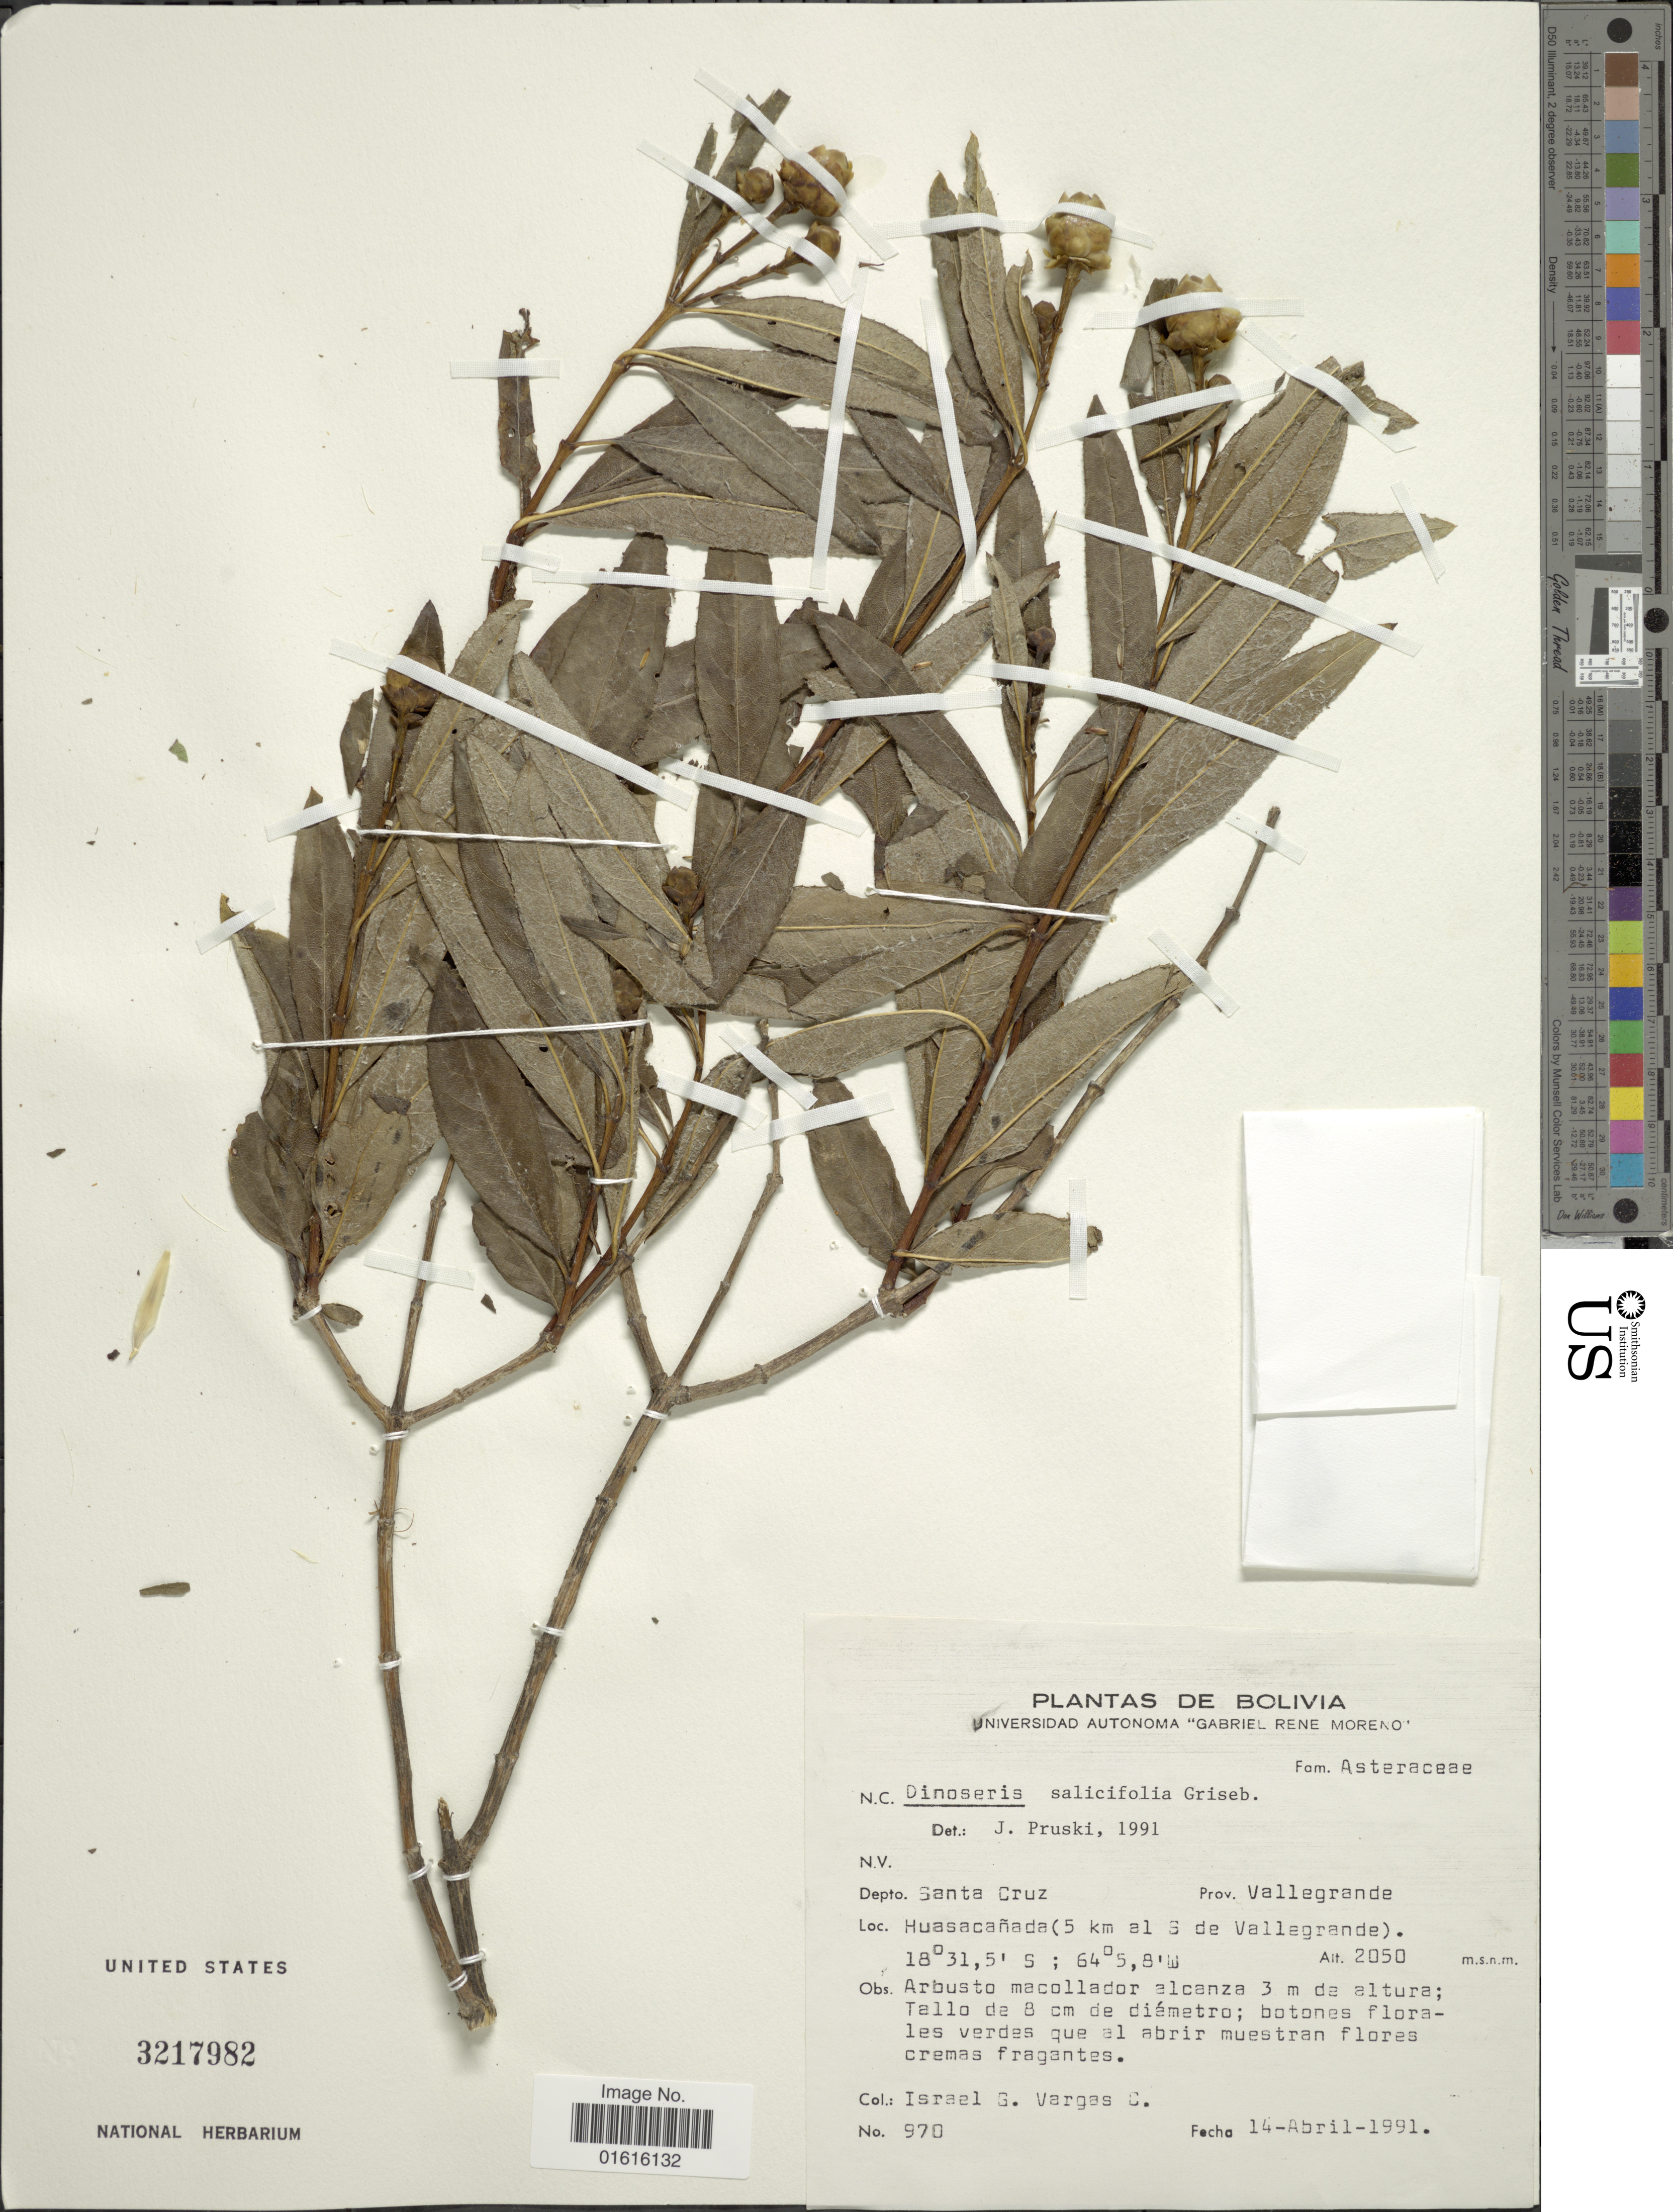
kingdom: Plantae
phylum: Tracheophyta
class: Magnoliopsida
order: Asterales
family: Asteraceae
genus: Dinoseris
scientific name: Dinoseris salicifolia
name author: Griseb.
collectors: I. G. Vargas C.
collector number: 970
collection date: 1991-04-14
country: Bolivia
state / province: Santa Cruz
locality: Prov. Vallegrande, Huasacanada (5 km al S de Vallegrande)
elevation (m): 2050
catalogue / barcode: US 3217982